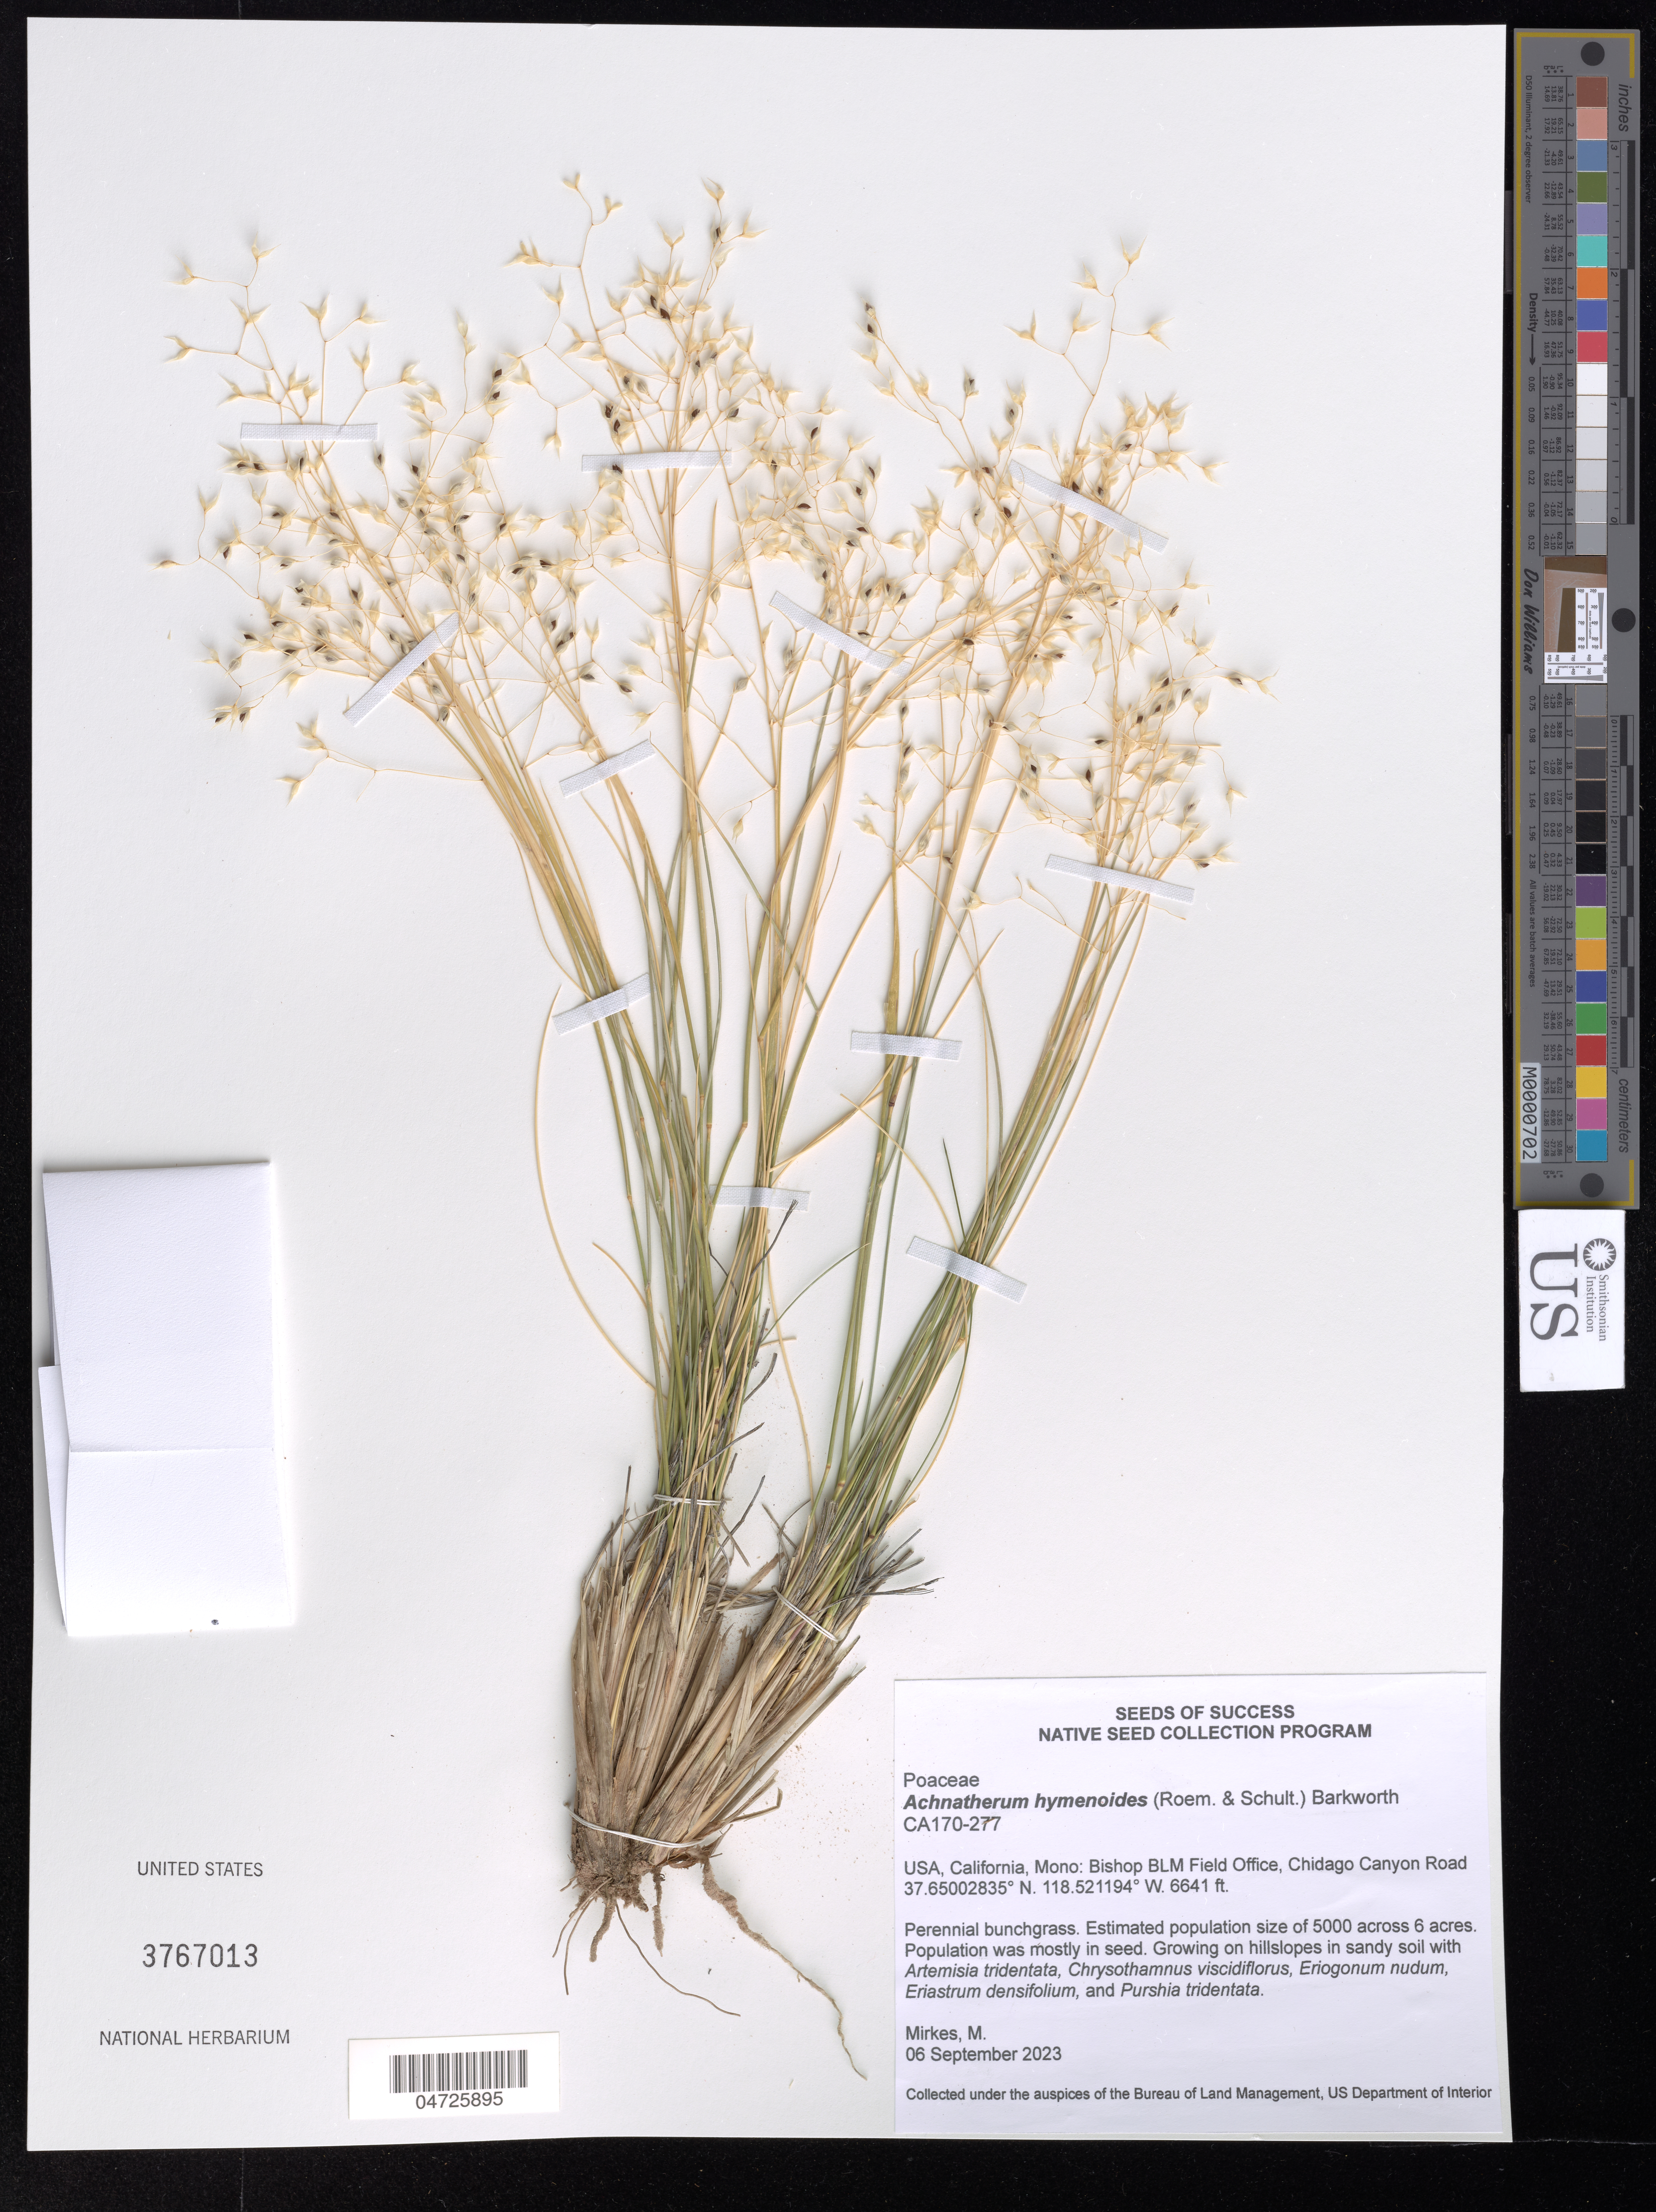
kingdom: Plantae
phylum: Tracheophyta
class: Liliopsida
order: Poales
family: Poaceae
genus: Achnatherum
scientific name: Achnatherum hymenoides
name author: (Roem. & Schult.) Barkworth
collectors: M. Mirkes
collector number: CA170-277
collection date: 2023-09-06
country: United States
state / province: California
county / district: Mono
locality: Mono: Bishop BLM Field Office, Chidago Canyon Road.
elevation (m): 2024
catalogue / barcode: US 3767013